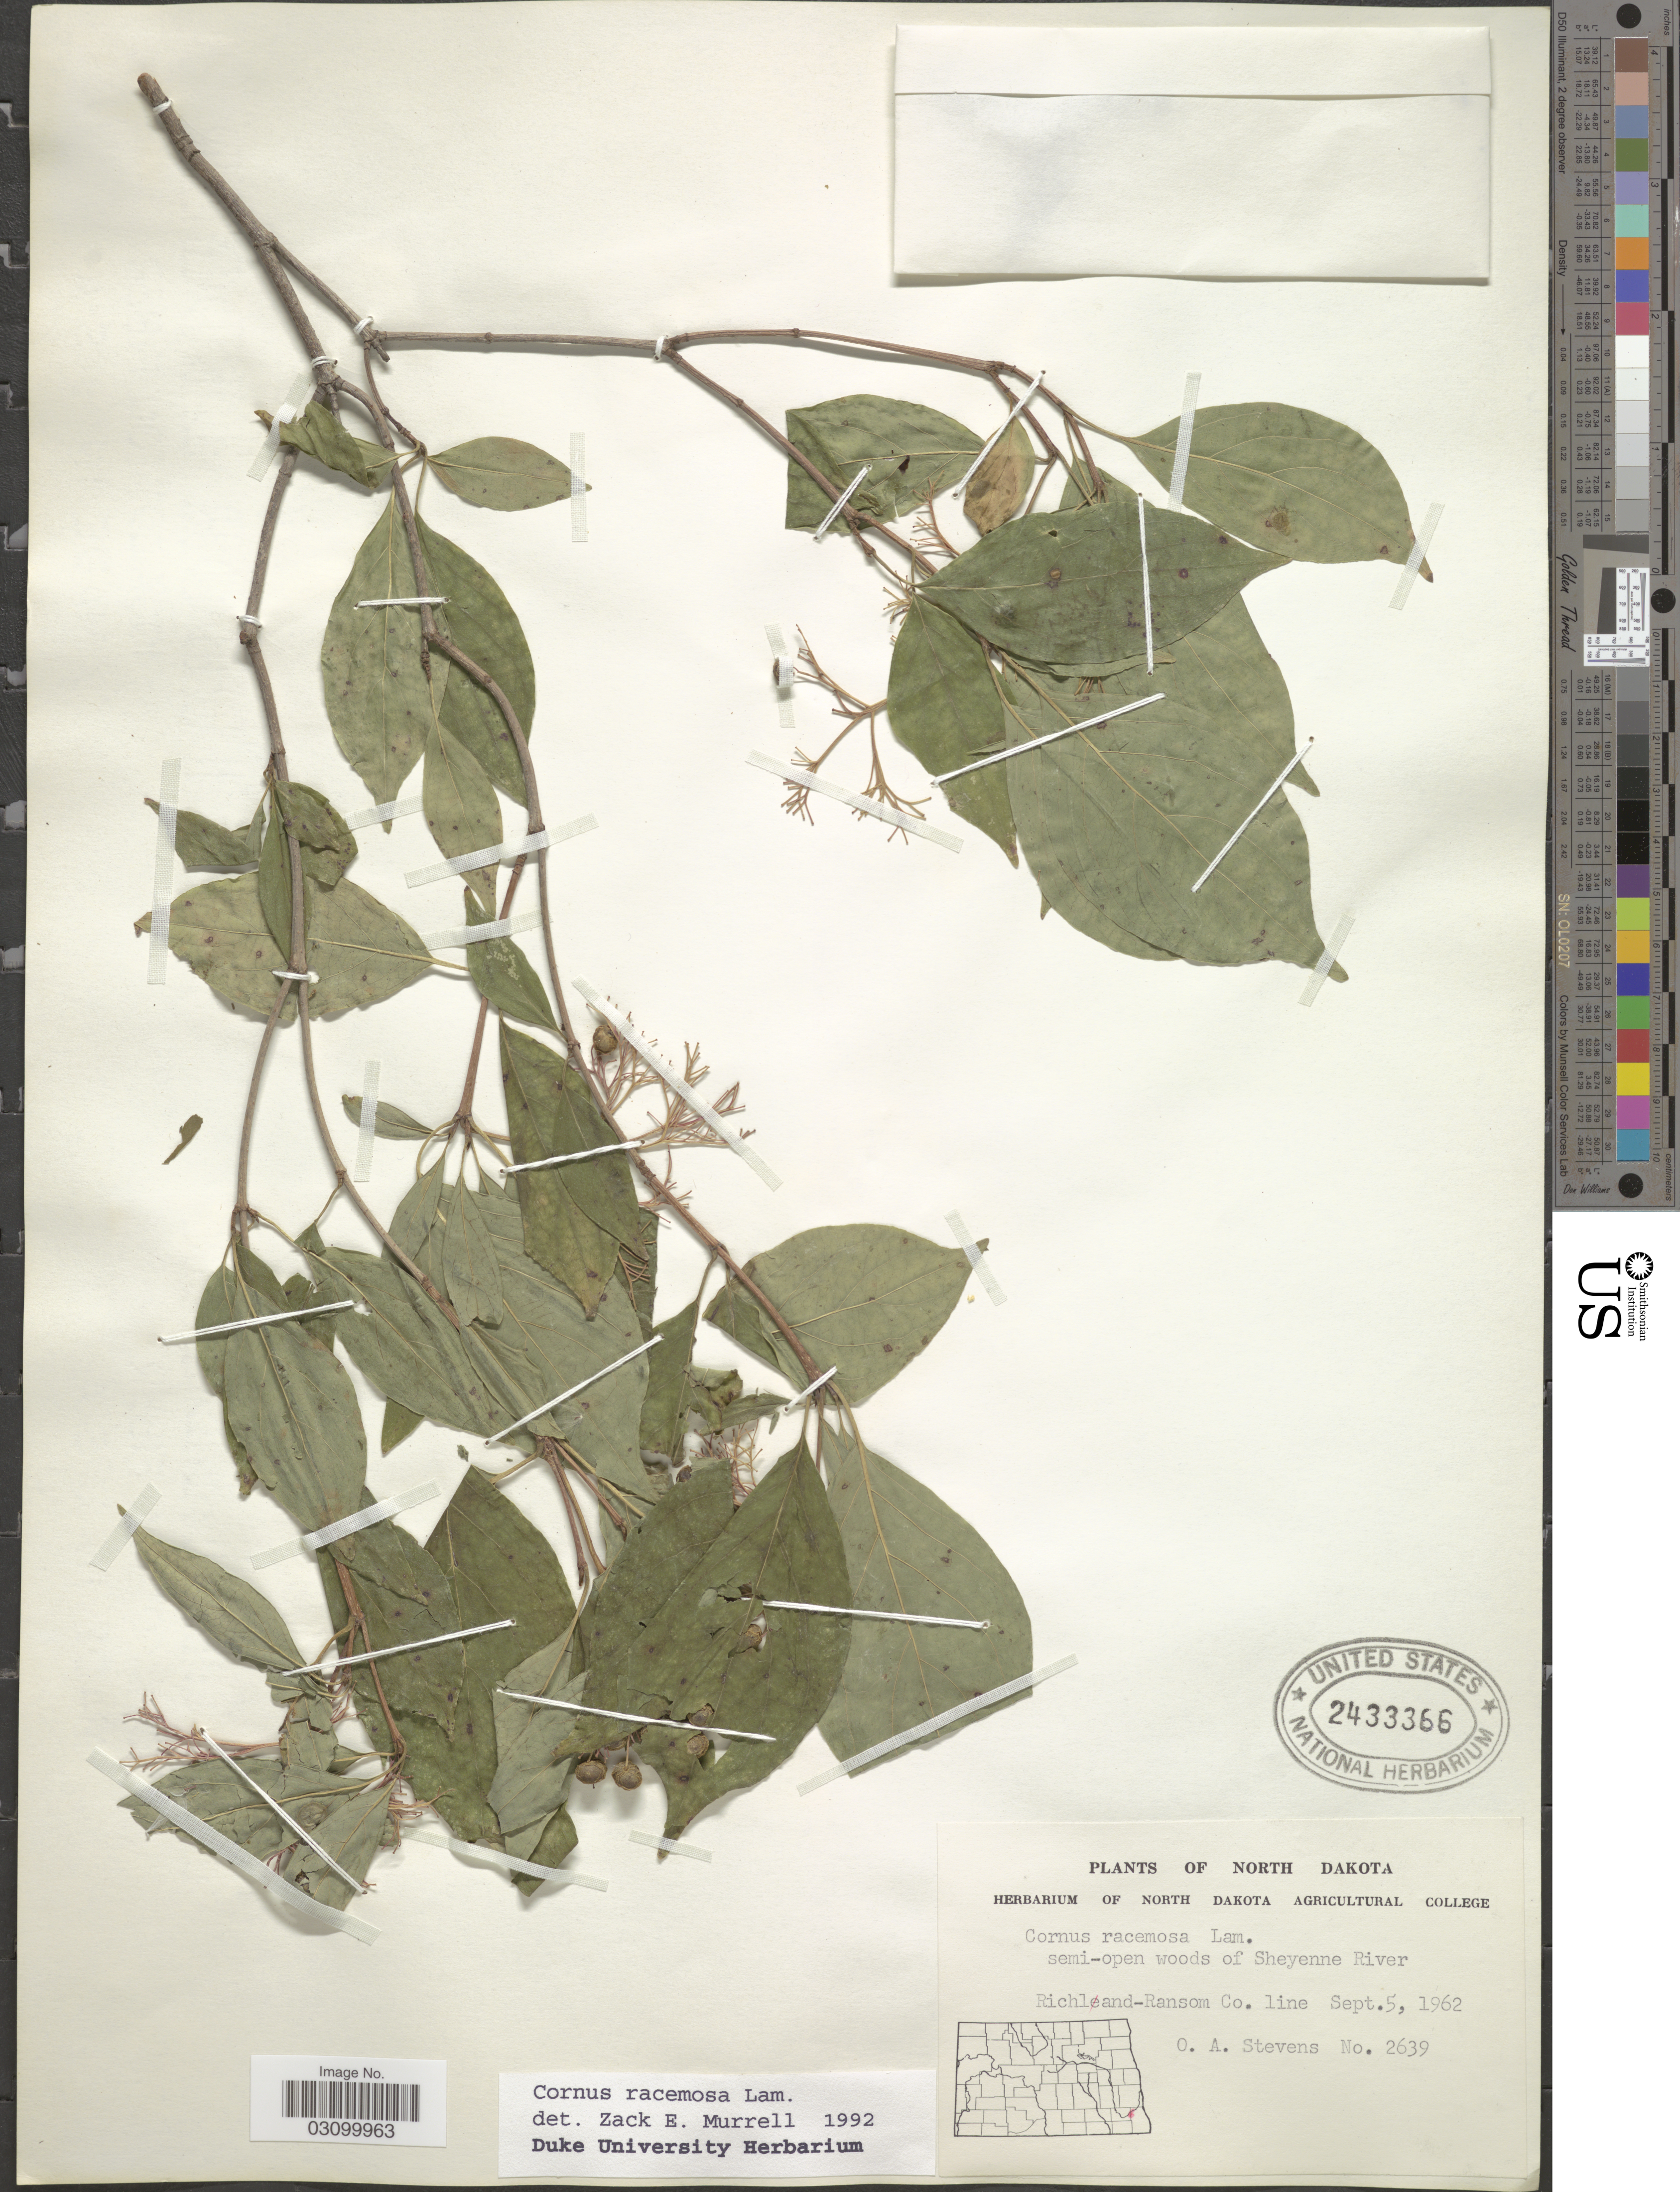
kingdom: Plantae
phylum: Tracheophyta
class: Magnoliopsida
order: Cornales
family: Cornaceae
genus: Cornus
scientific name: Cornus racemosa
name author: Lam.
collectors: O. A. Stevens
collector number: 2639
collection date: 1962-09-05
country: United States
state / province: North Dakota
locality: Semi-open woods of Sheyenne River. Richland and - Ransom Co. line.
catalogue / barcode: US 2433366